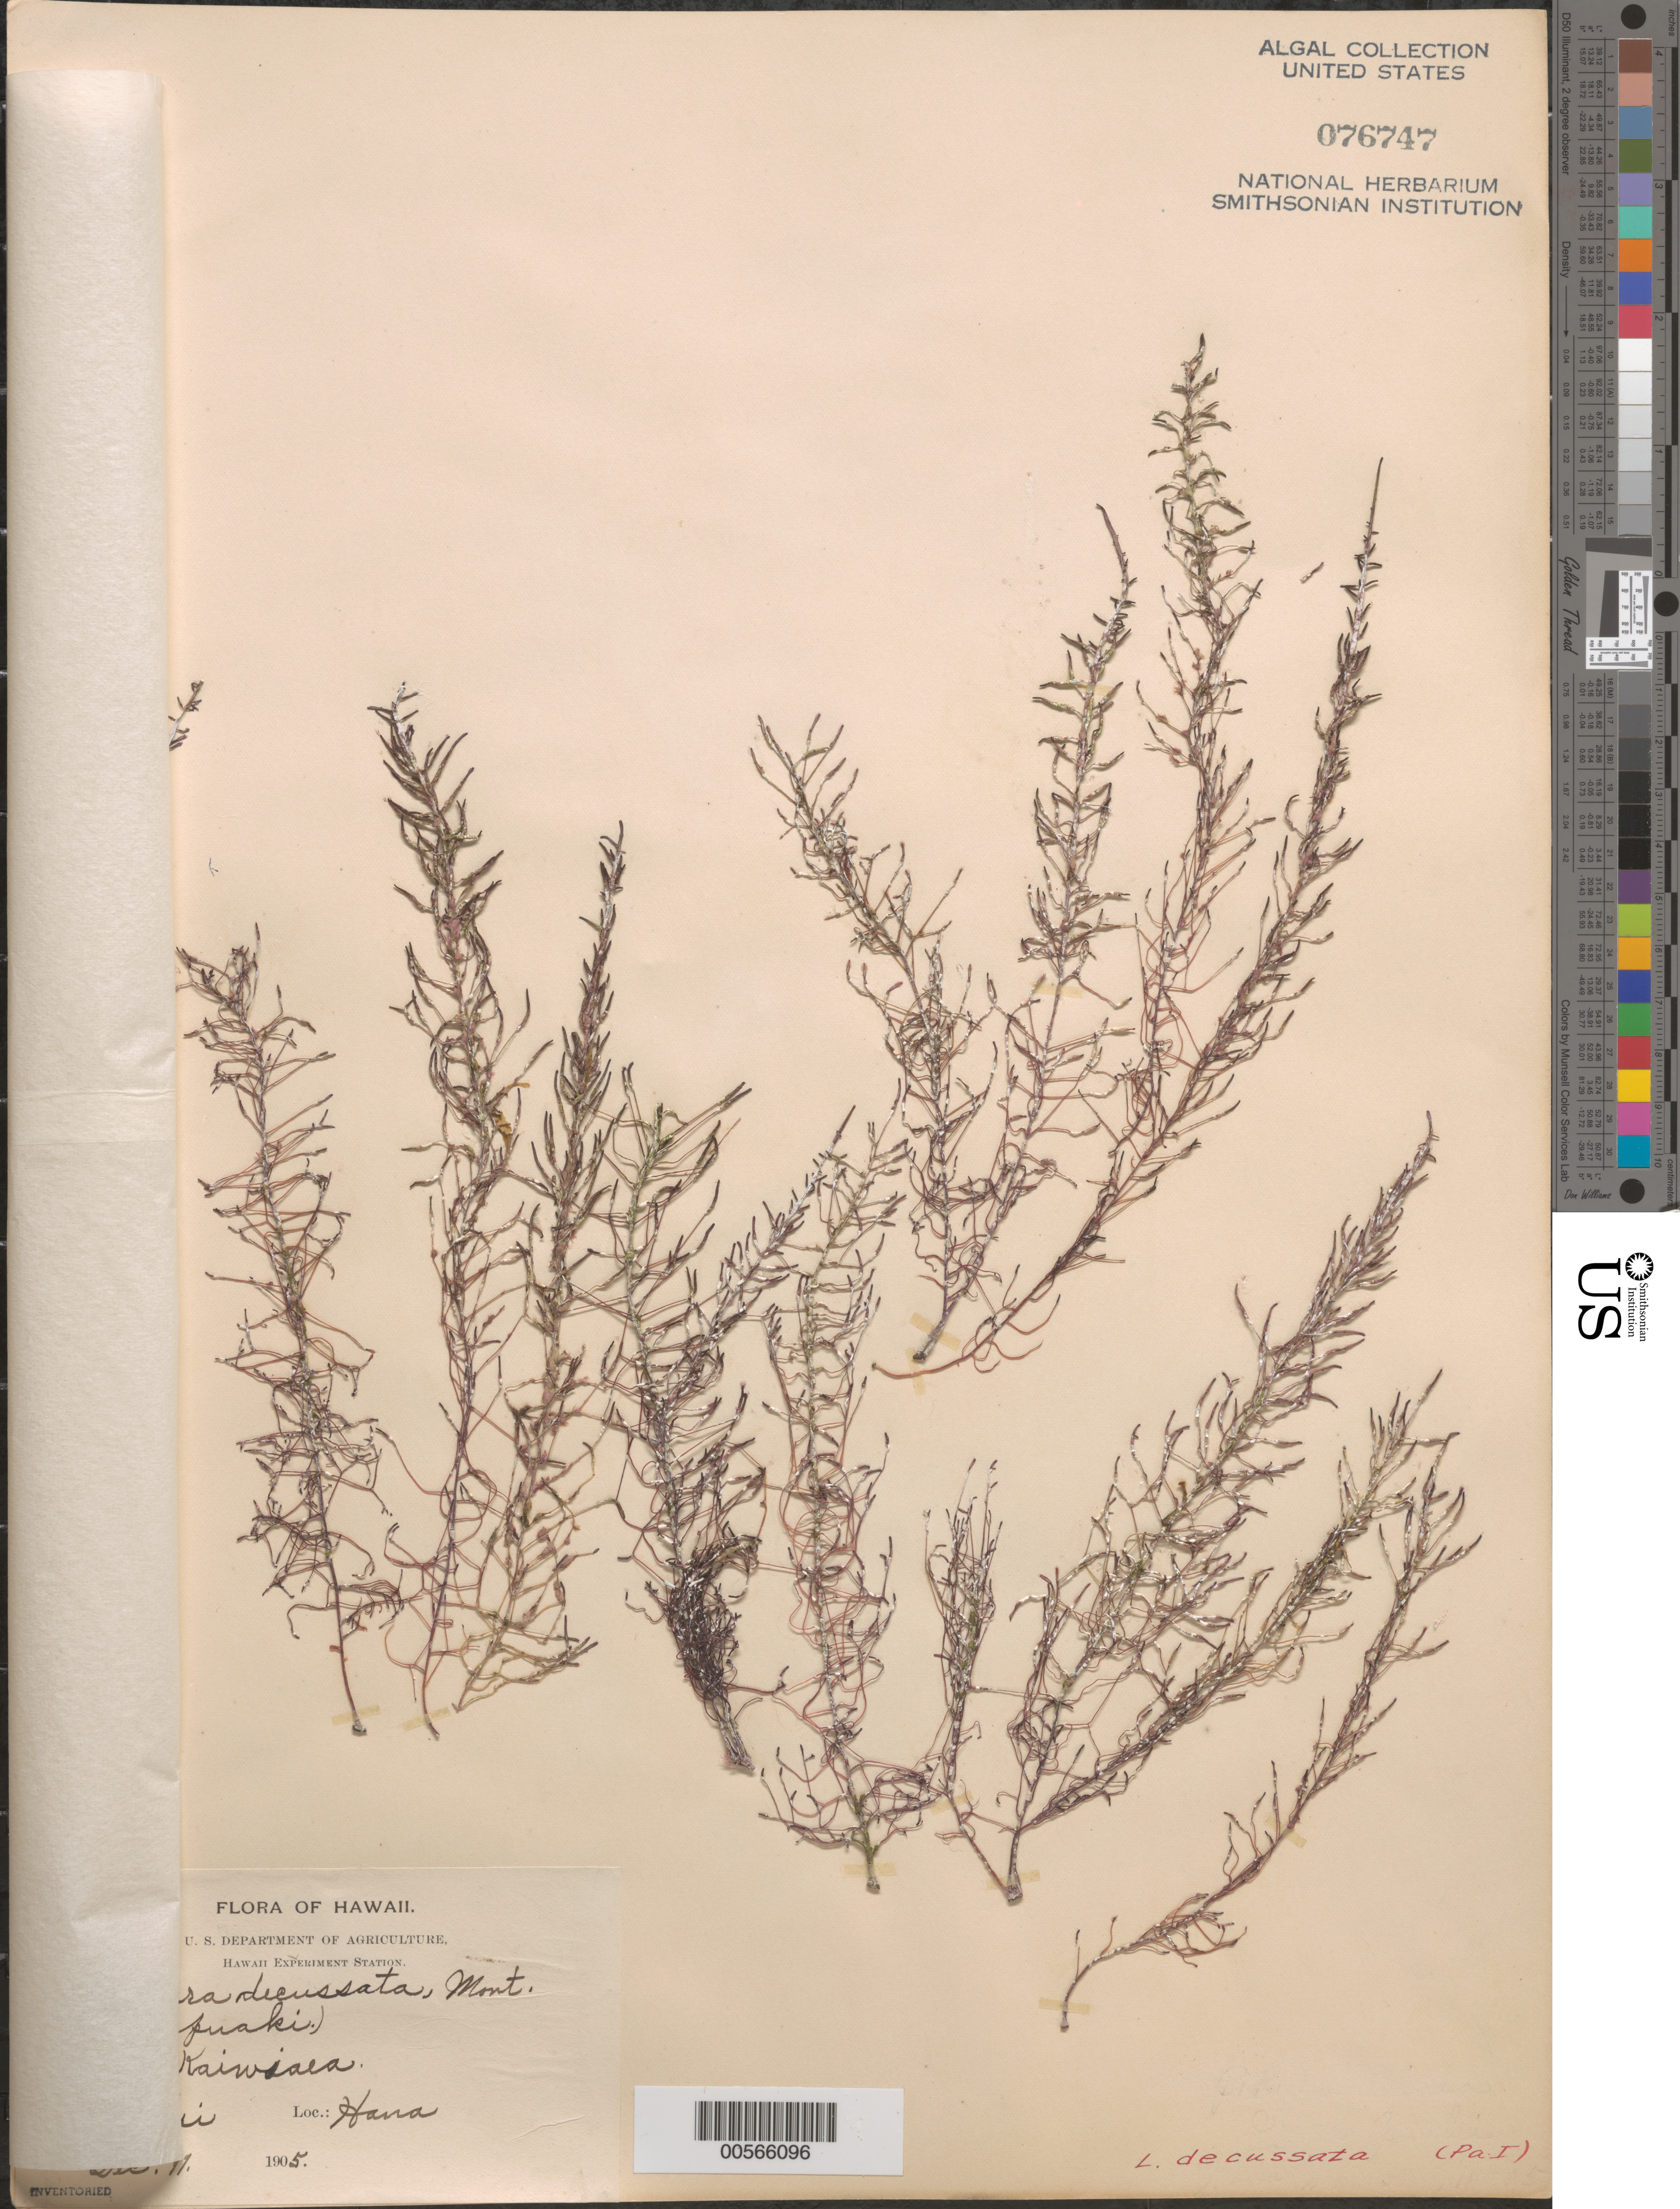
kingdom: Plantae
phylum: Rhodophyta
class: Florideophyceae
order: Nemaliales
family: Liagoraceae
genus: Liagora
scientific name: Liagora albicans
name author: J.V.Lamouroux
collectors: B. Kaiwiaea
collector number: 527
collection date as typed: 11 Dec 1905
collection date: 1905-12-11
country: United States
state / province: Hawaii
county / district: Maui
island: Maui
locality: Hana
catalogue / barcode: US 76747